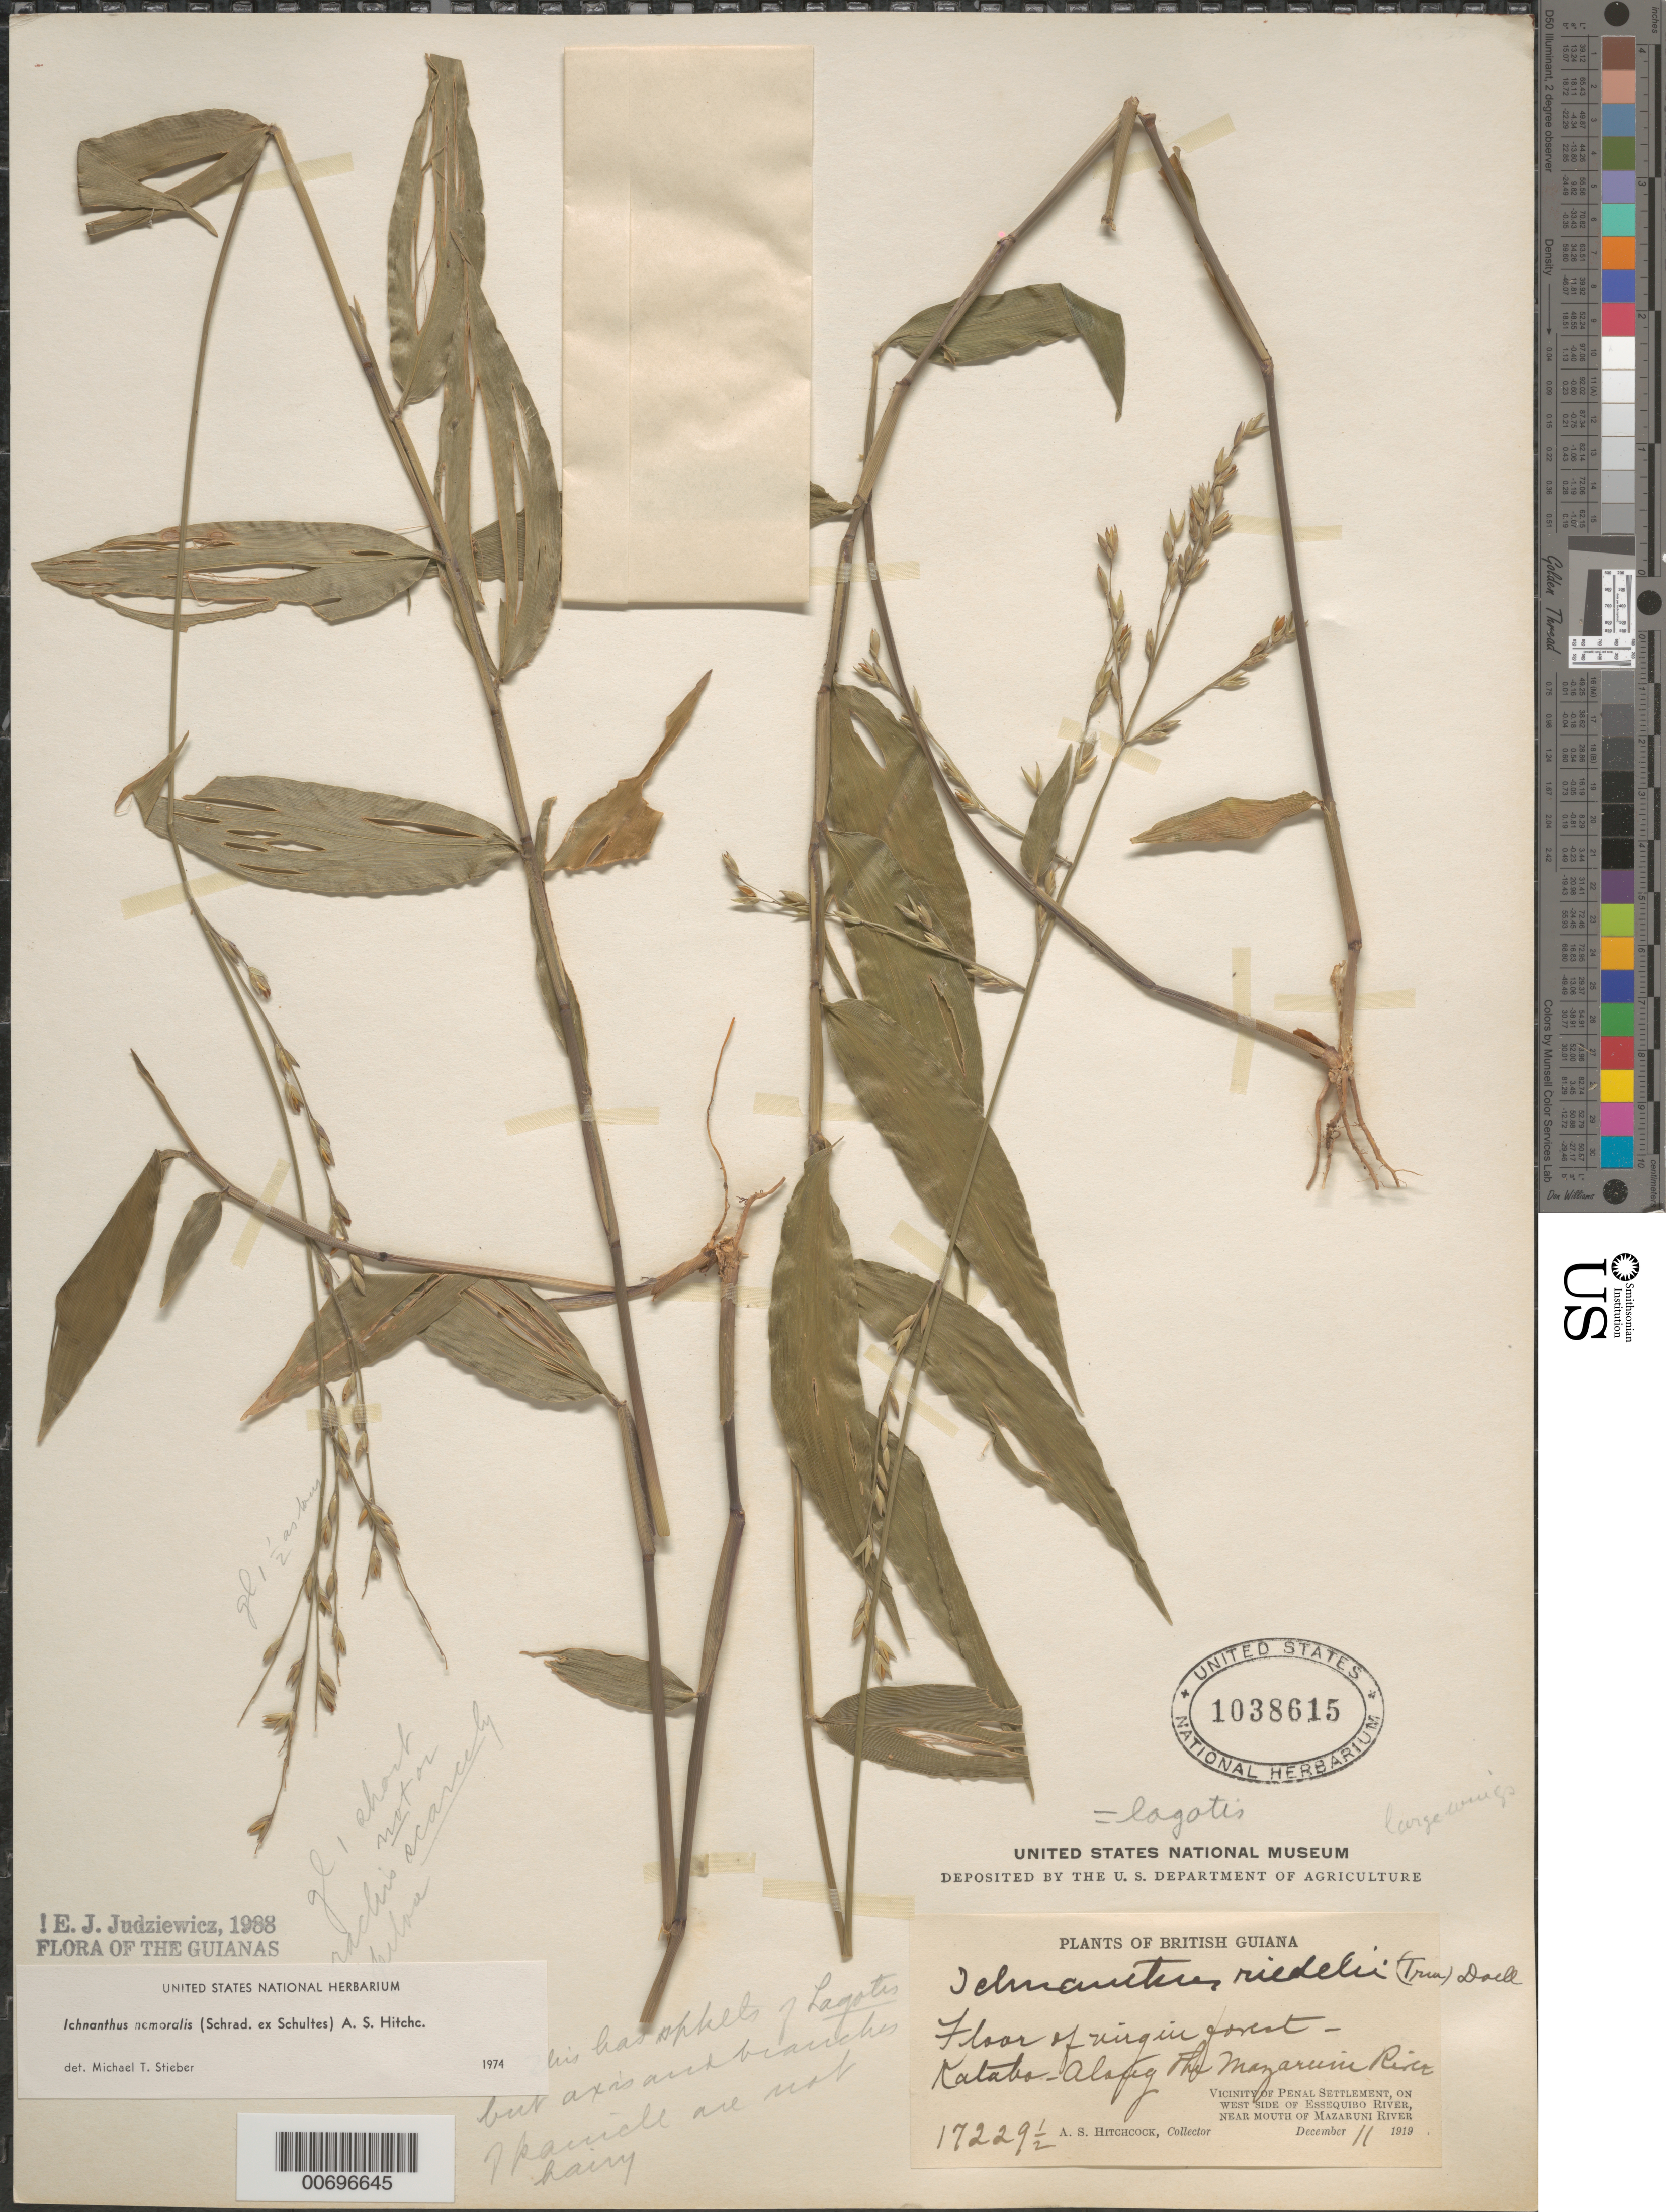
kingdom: Plantae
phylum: Tracheophyta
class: Liliopsida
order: Poales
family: Poaceae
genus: Ichnanthus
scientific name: Ichnanthus nemoralis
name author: (Schrad.) Hitchc. & Chase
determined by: Stieber, M. T.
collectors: A. S. Hitchcock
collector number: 17229 ½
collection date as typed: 11-Dec-19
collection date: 1919-12-11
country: Guyana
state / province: Cuyuni-Mazaruni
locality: Kartabo Station, along the Mazaruni R.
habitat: Floor of virgin forest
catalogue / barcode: US 1038615